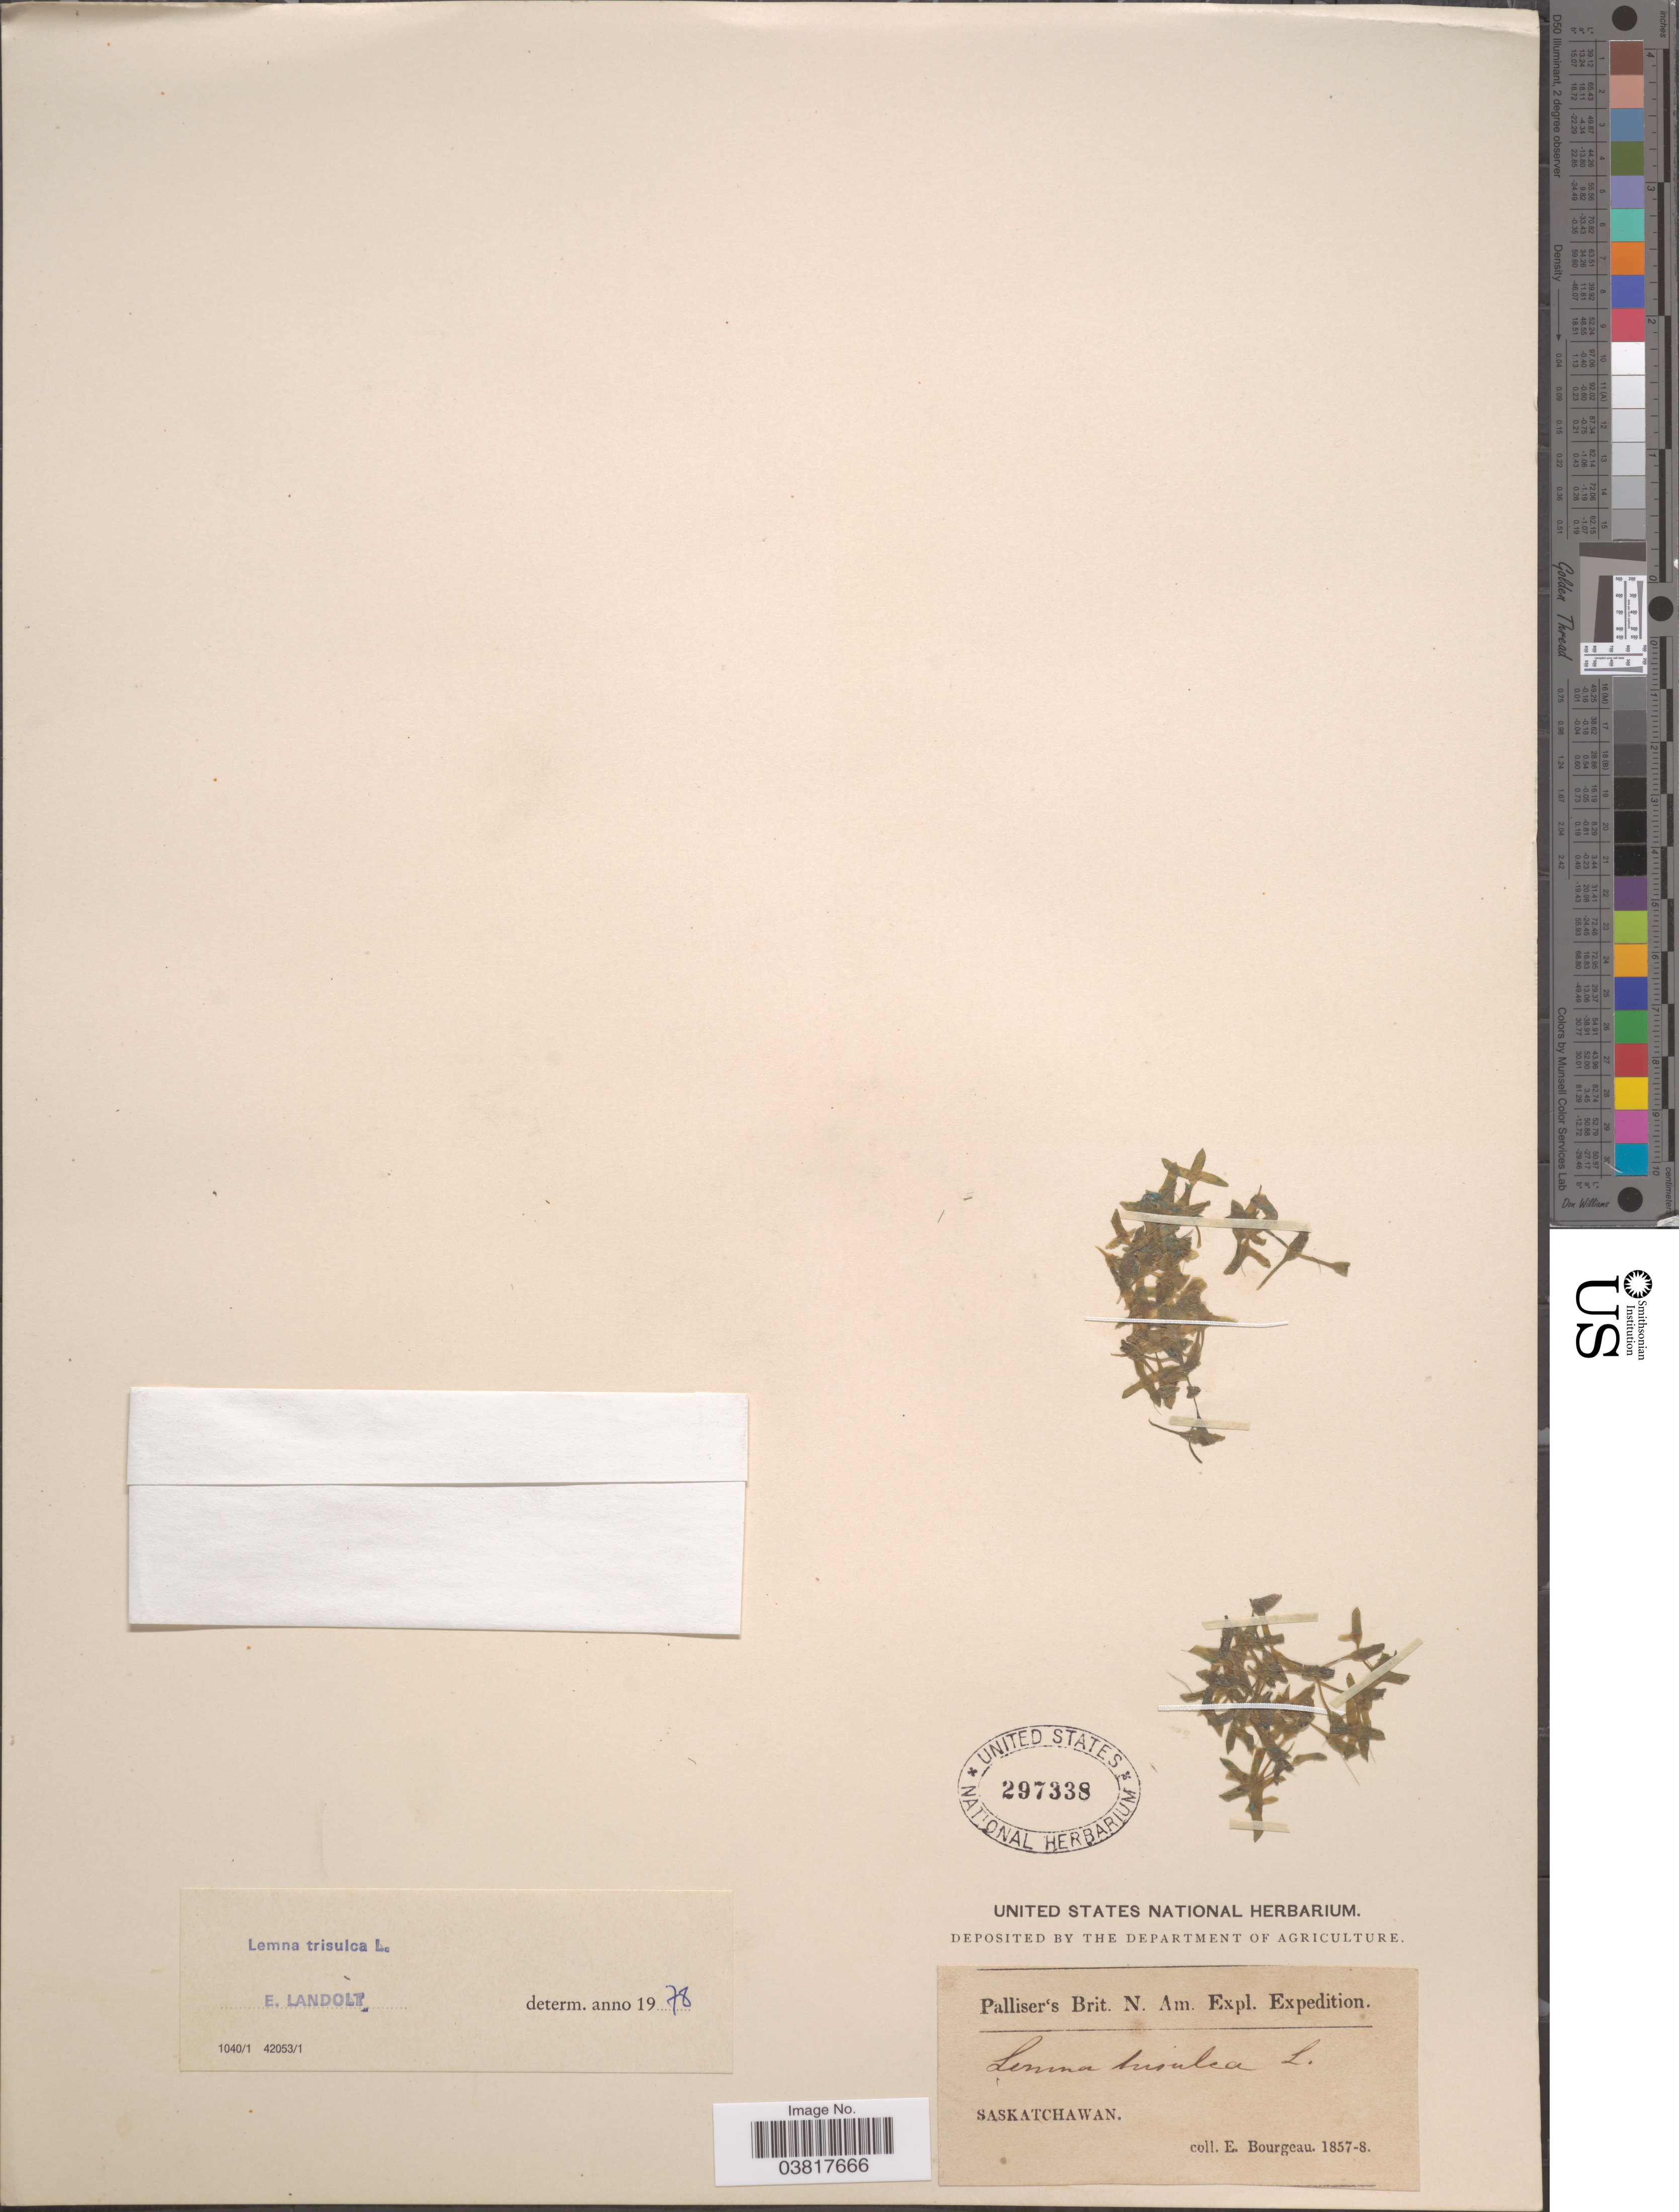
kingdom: Plantae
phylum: Tracheophyta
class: Liliopsida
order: Alismatales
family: Araceae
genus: Lemna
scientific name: Lemna trisulca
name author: L.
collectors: E. Bourgeau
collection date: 1857/1858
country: Canada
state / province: Saskatchewan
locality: Saskatchawan.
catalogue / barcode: US 297338